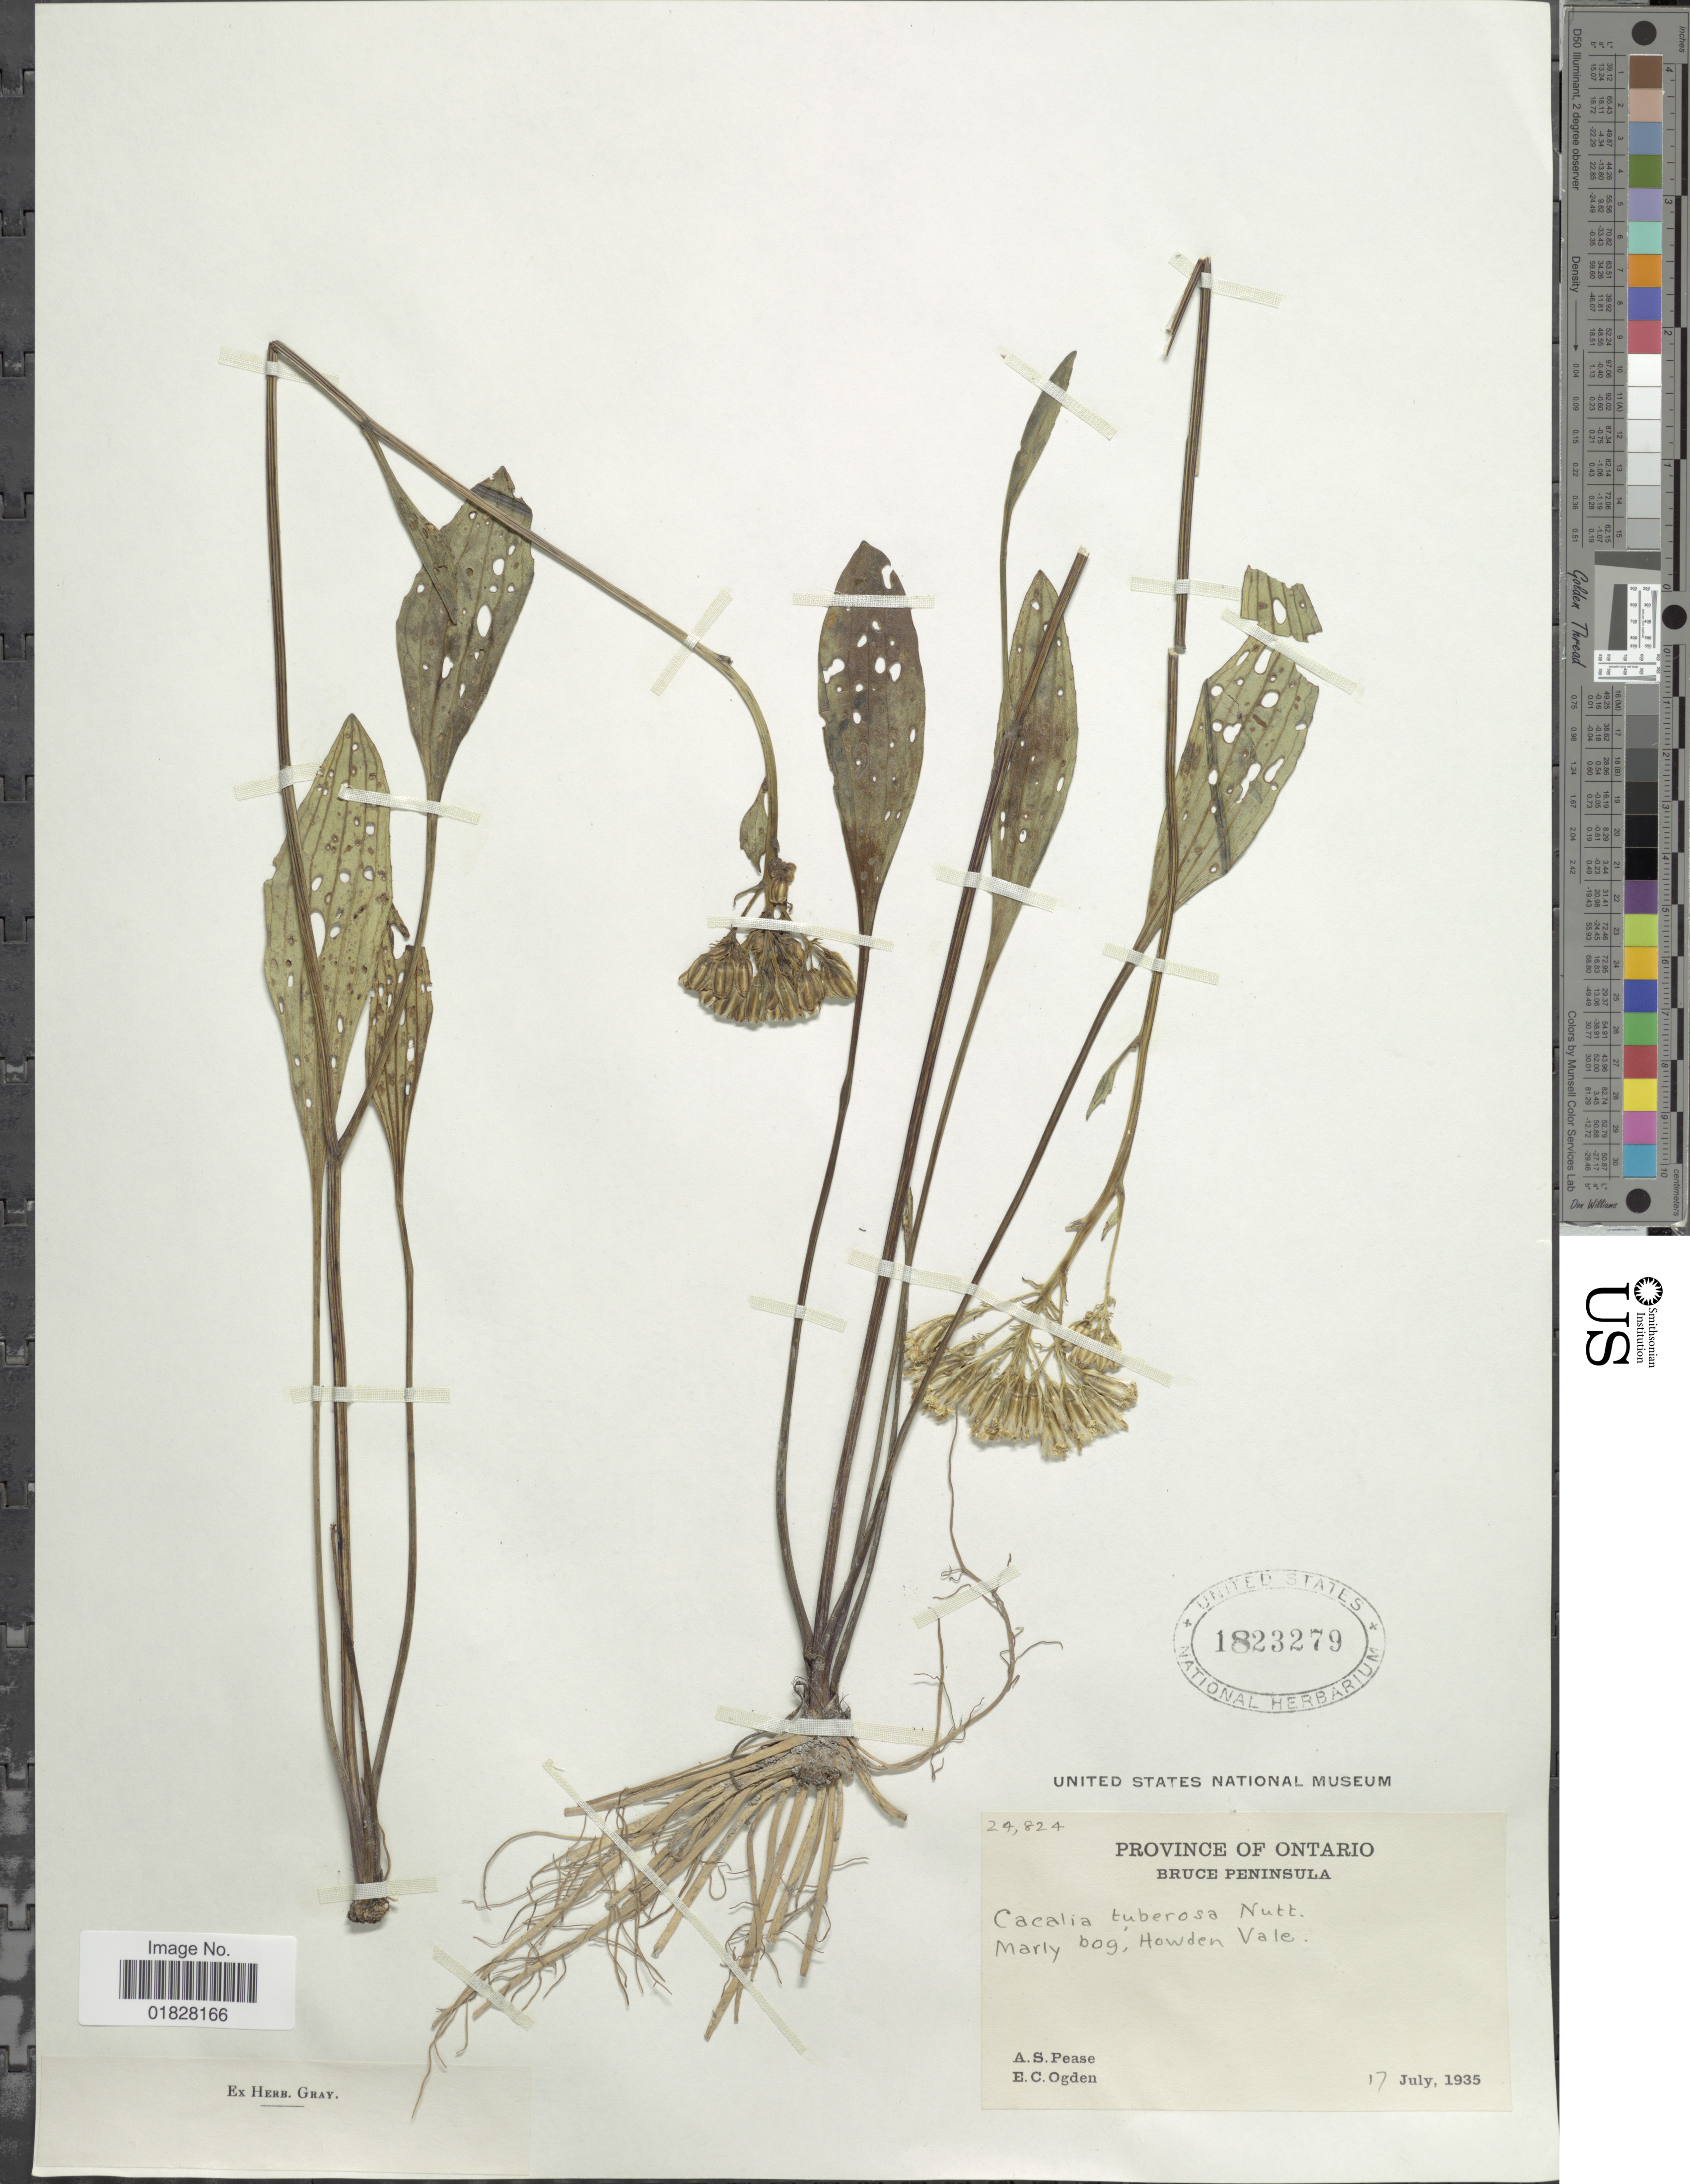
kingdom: Plantae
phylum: Tracheophyta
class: Magnoliopsida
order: Asterales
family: Asteraceae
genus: Arnoglossum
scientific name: Arnoglossum plantagineum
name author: Raf.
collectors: A. S. Pease & E. Ogden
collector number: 24824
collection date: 1935-06-17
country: Canada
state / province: Ontario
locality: Province of Ontario. Bruce Peninsula. Marly bog, Howden Vale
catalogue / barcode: US 1823279